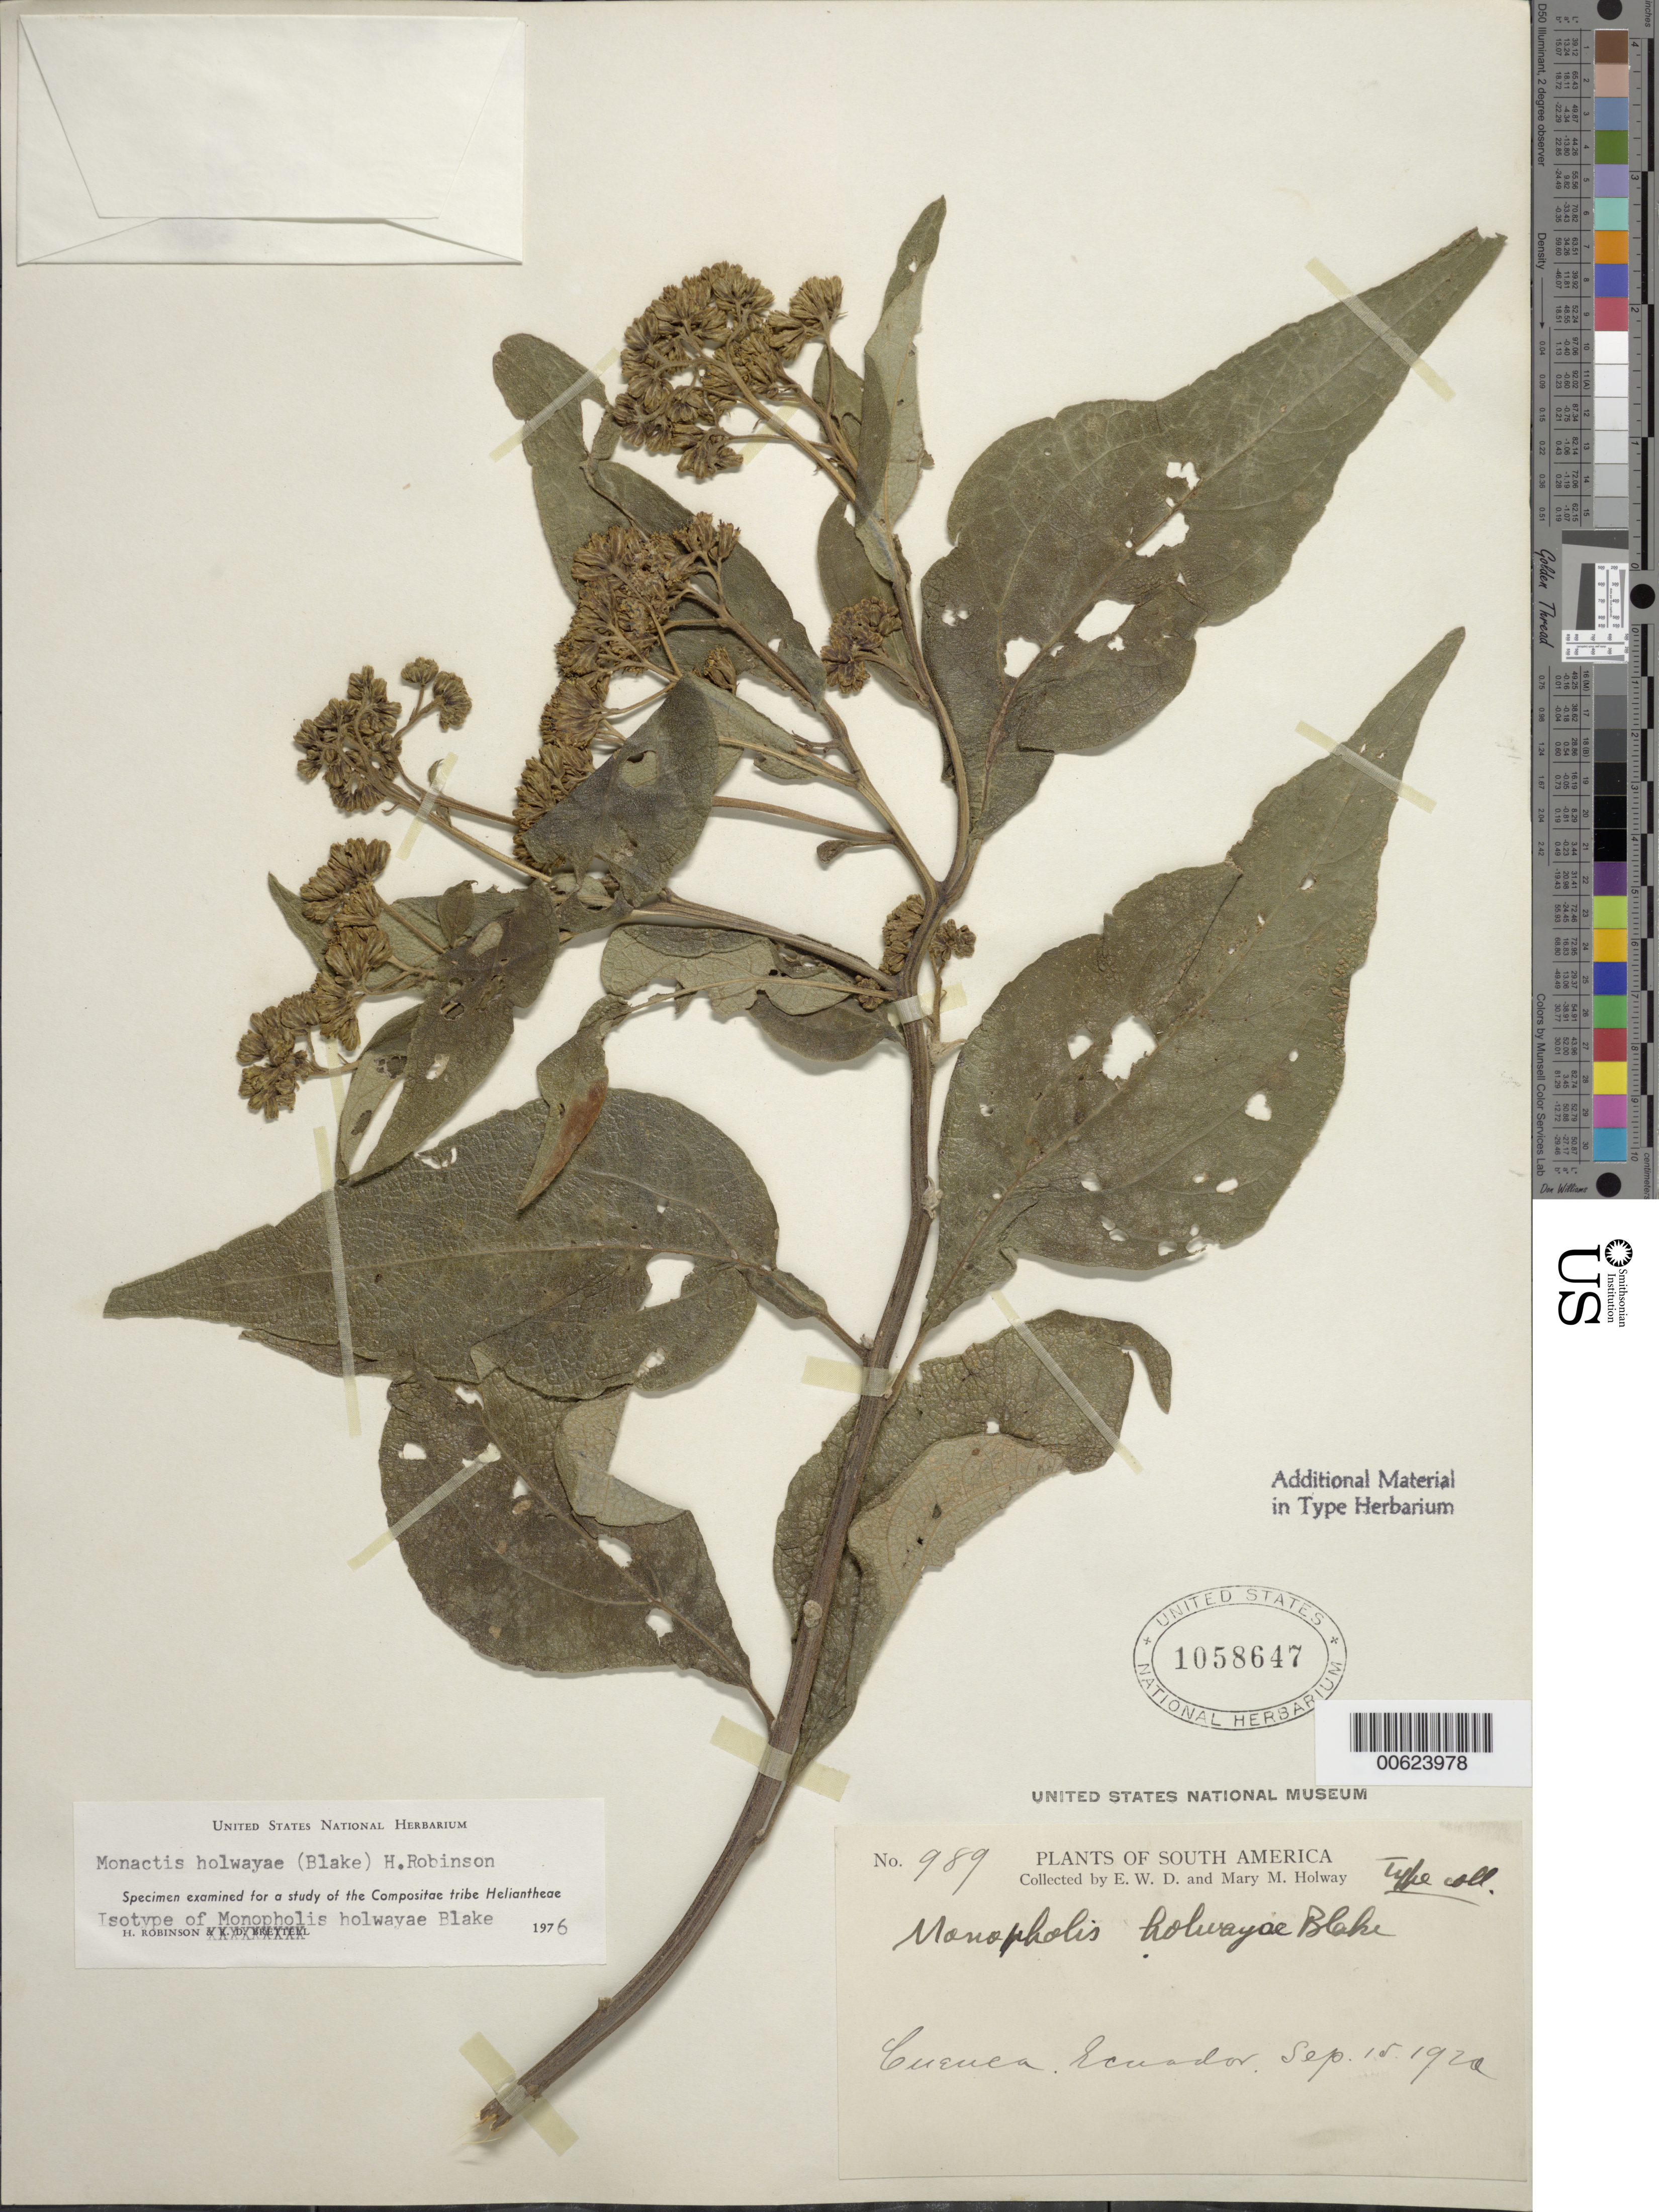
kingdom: Plantae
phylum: Tracheophyta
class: Magnoliopsida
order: Asterales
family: Asteraceae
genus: Monactis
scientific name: Monactis holwayae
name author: (S.F. Blake) H. Rob.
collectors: E. W. D. Holway & M. M. Holway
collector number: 989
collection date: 1920-09-15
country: Ecuador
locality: Cuenca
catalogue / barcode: US 1058647